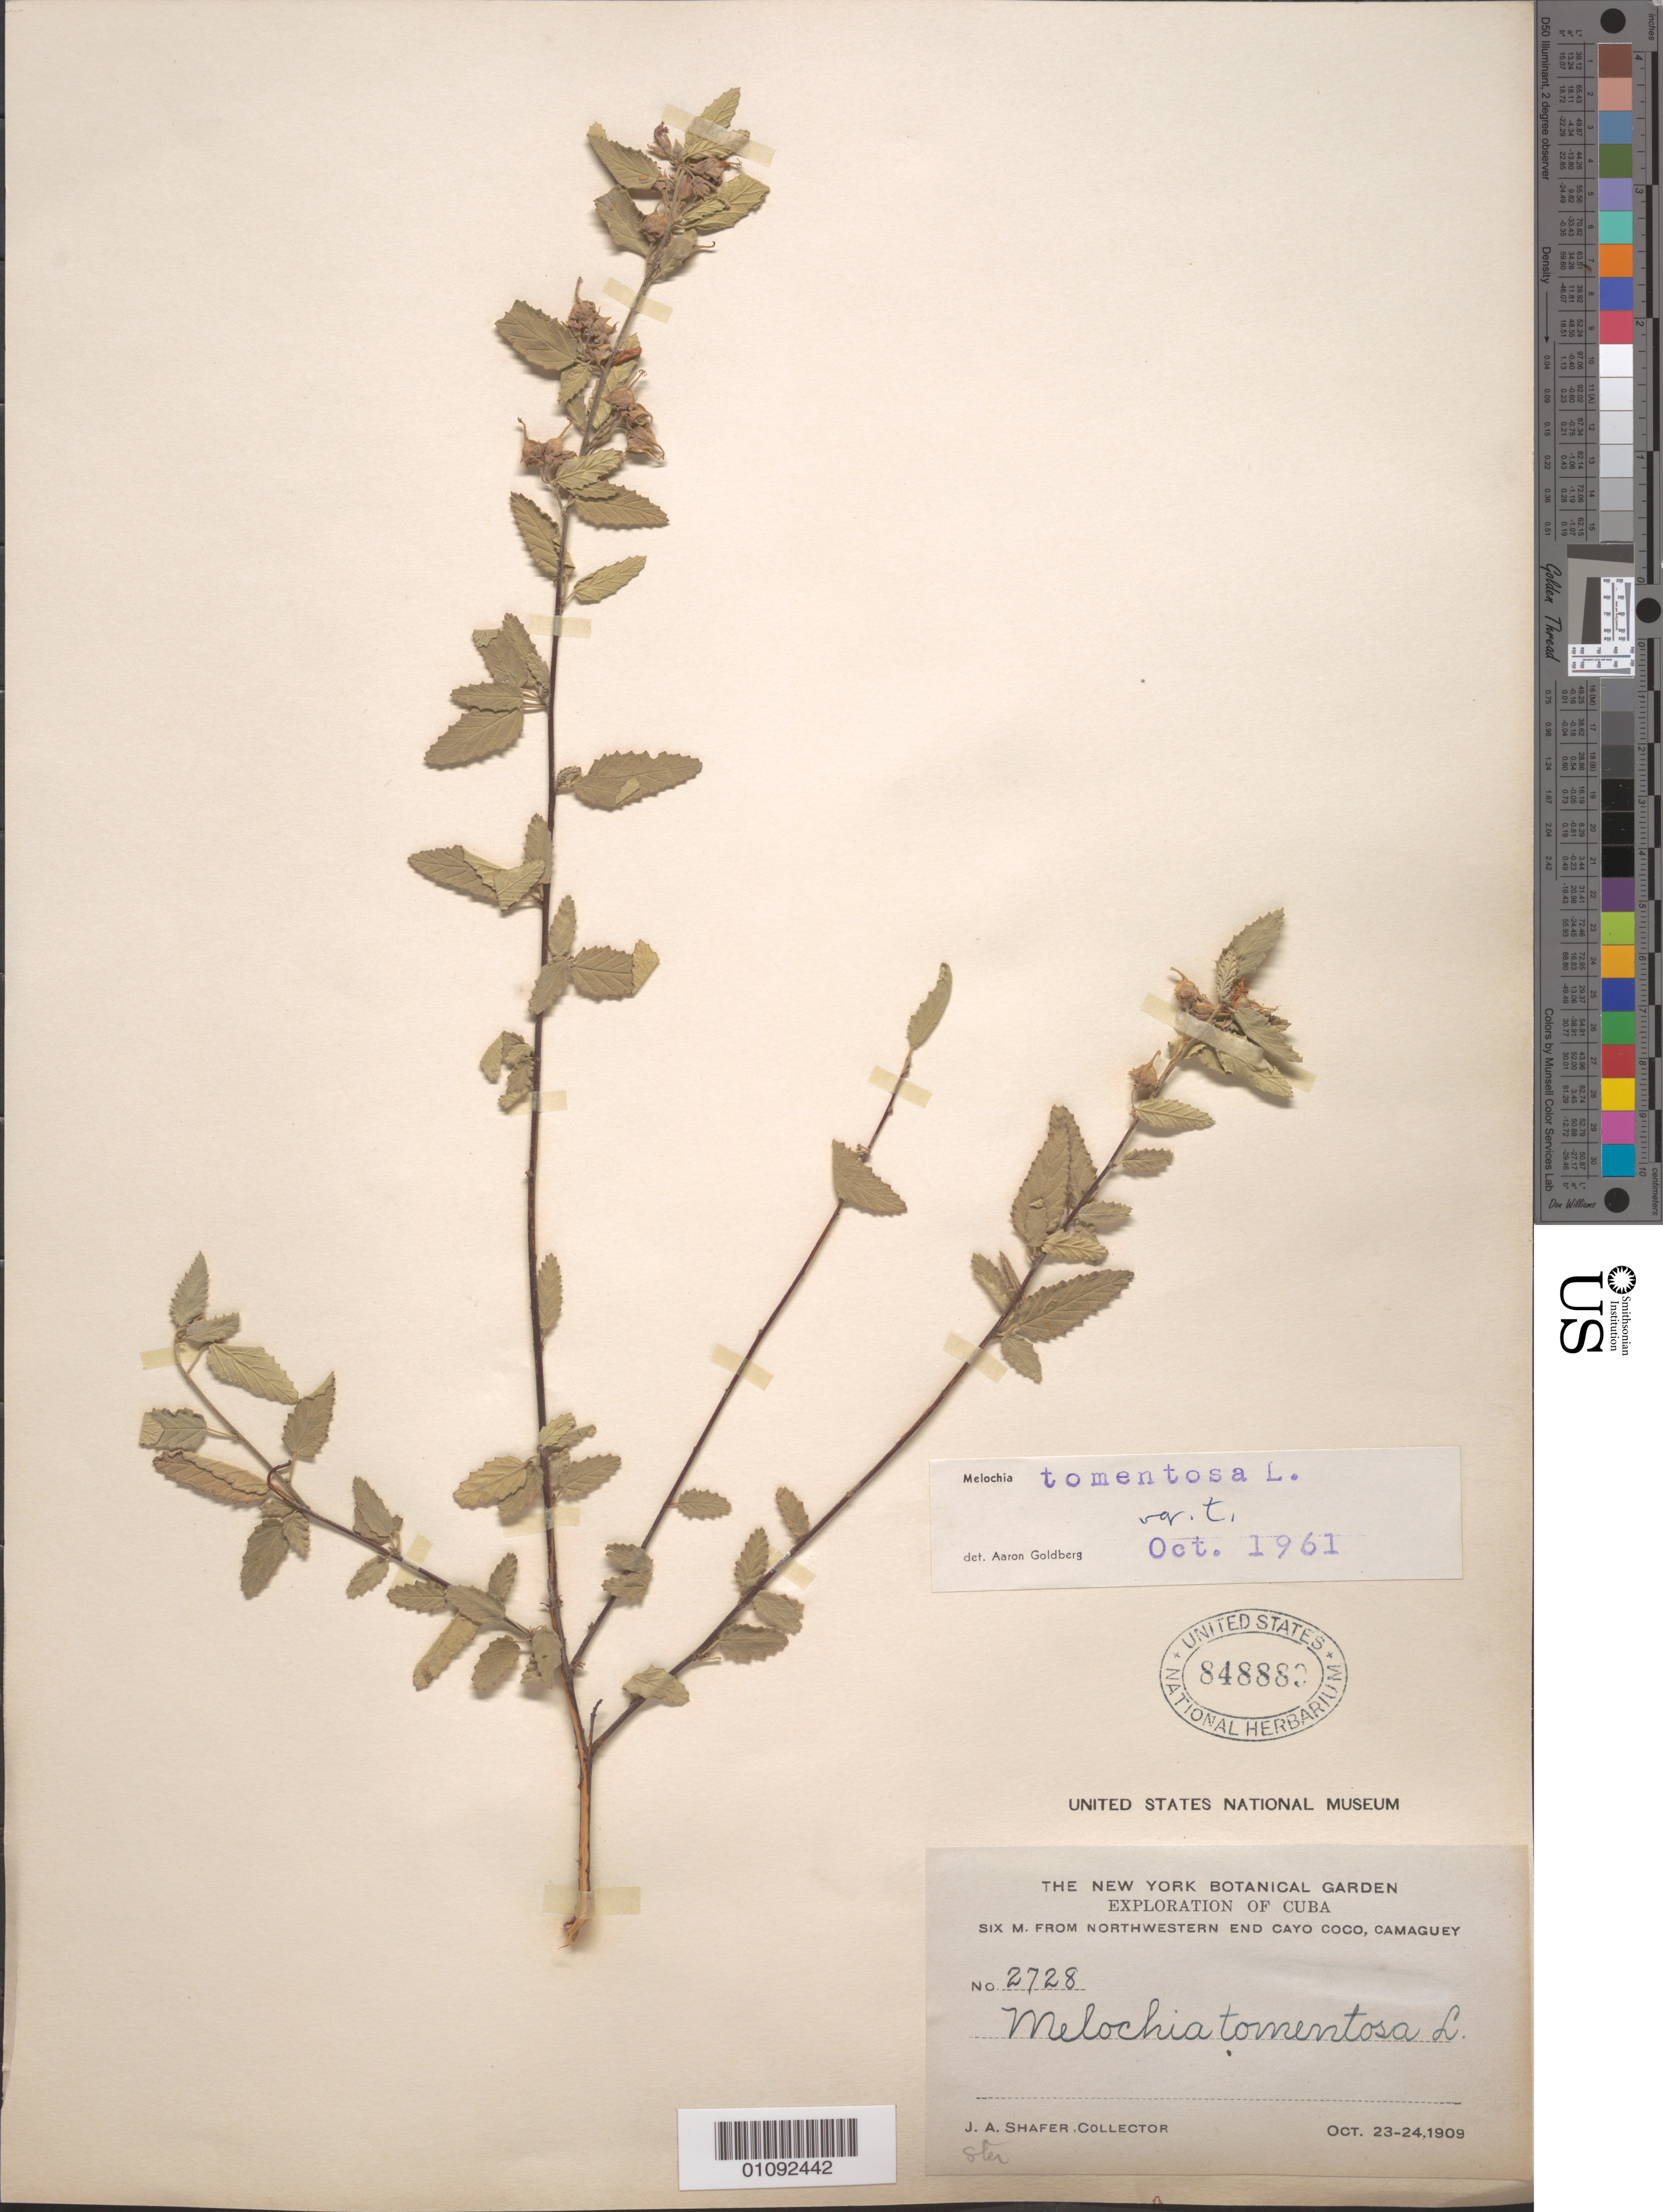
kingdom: Plantae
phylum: Tracheophyta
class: Magnoliopsida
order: Malvales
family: Malvaceae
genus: Melochia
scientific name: Melochia tomentosa var. tomentosa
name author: L.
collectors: J. A. Shafer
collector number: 2728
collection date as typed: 23 Oct 1909 and 24 Oct 1909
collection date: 1909-10-23,1909-10-24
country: Cuba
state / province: Camagüey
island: Cuba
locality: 6 m from NW end Cayo Coco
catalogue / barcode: US 848889